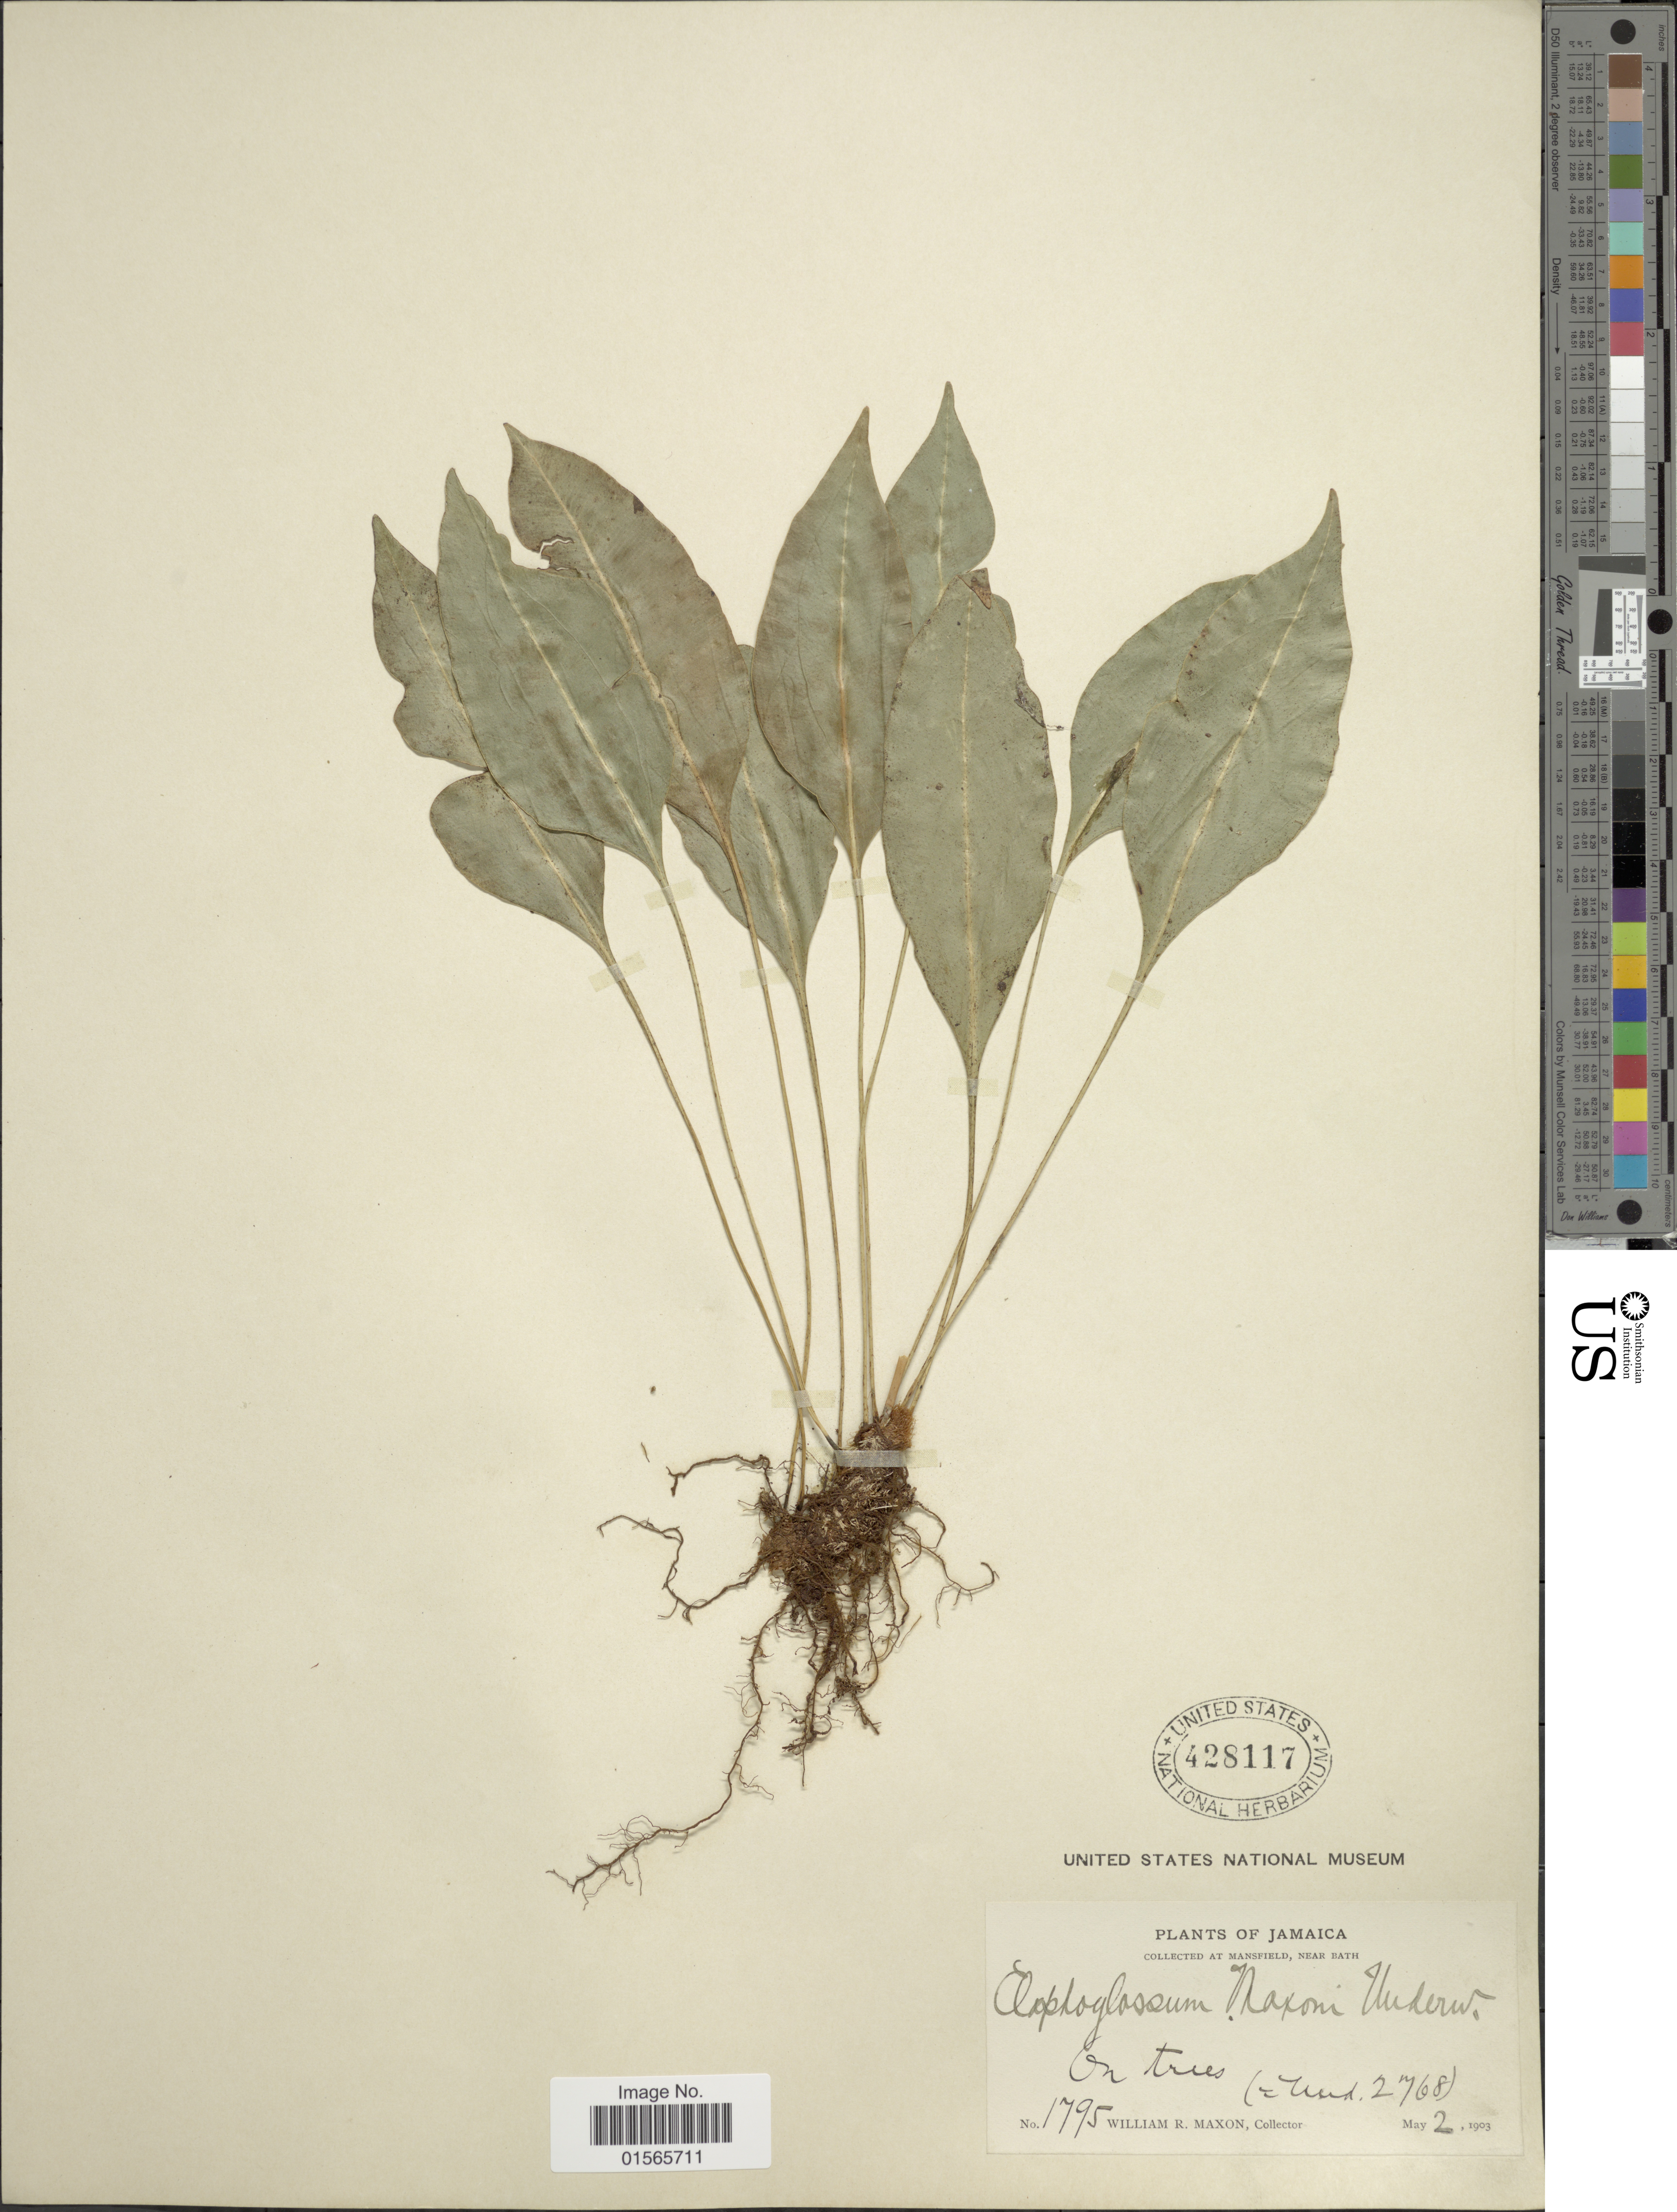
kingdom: Plantae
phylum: Tracheophyta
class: Polypodiopsida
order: Polypodiales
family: Dryopteridaceae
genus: Elaphoglossum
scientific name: Elaphoglossum maxonii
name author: Underw. ex C.V. Morton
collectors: W. R. Maxon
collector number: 1795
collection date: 1903-05-02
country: Jamaica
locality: At Mansfield, near Bath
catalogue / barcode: US 428117